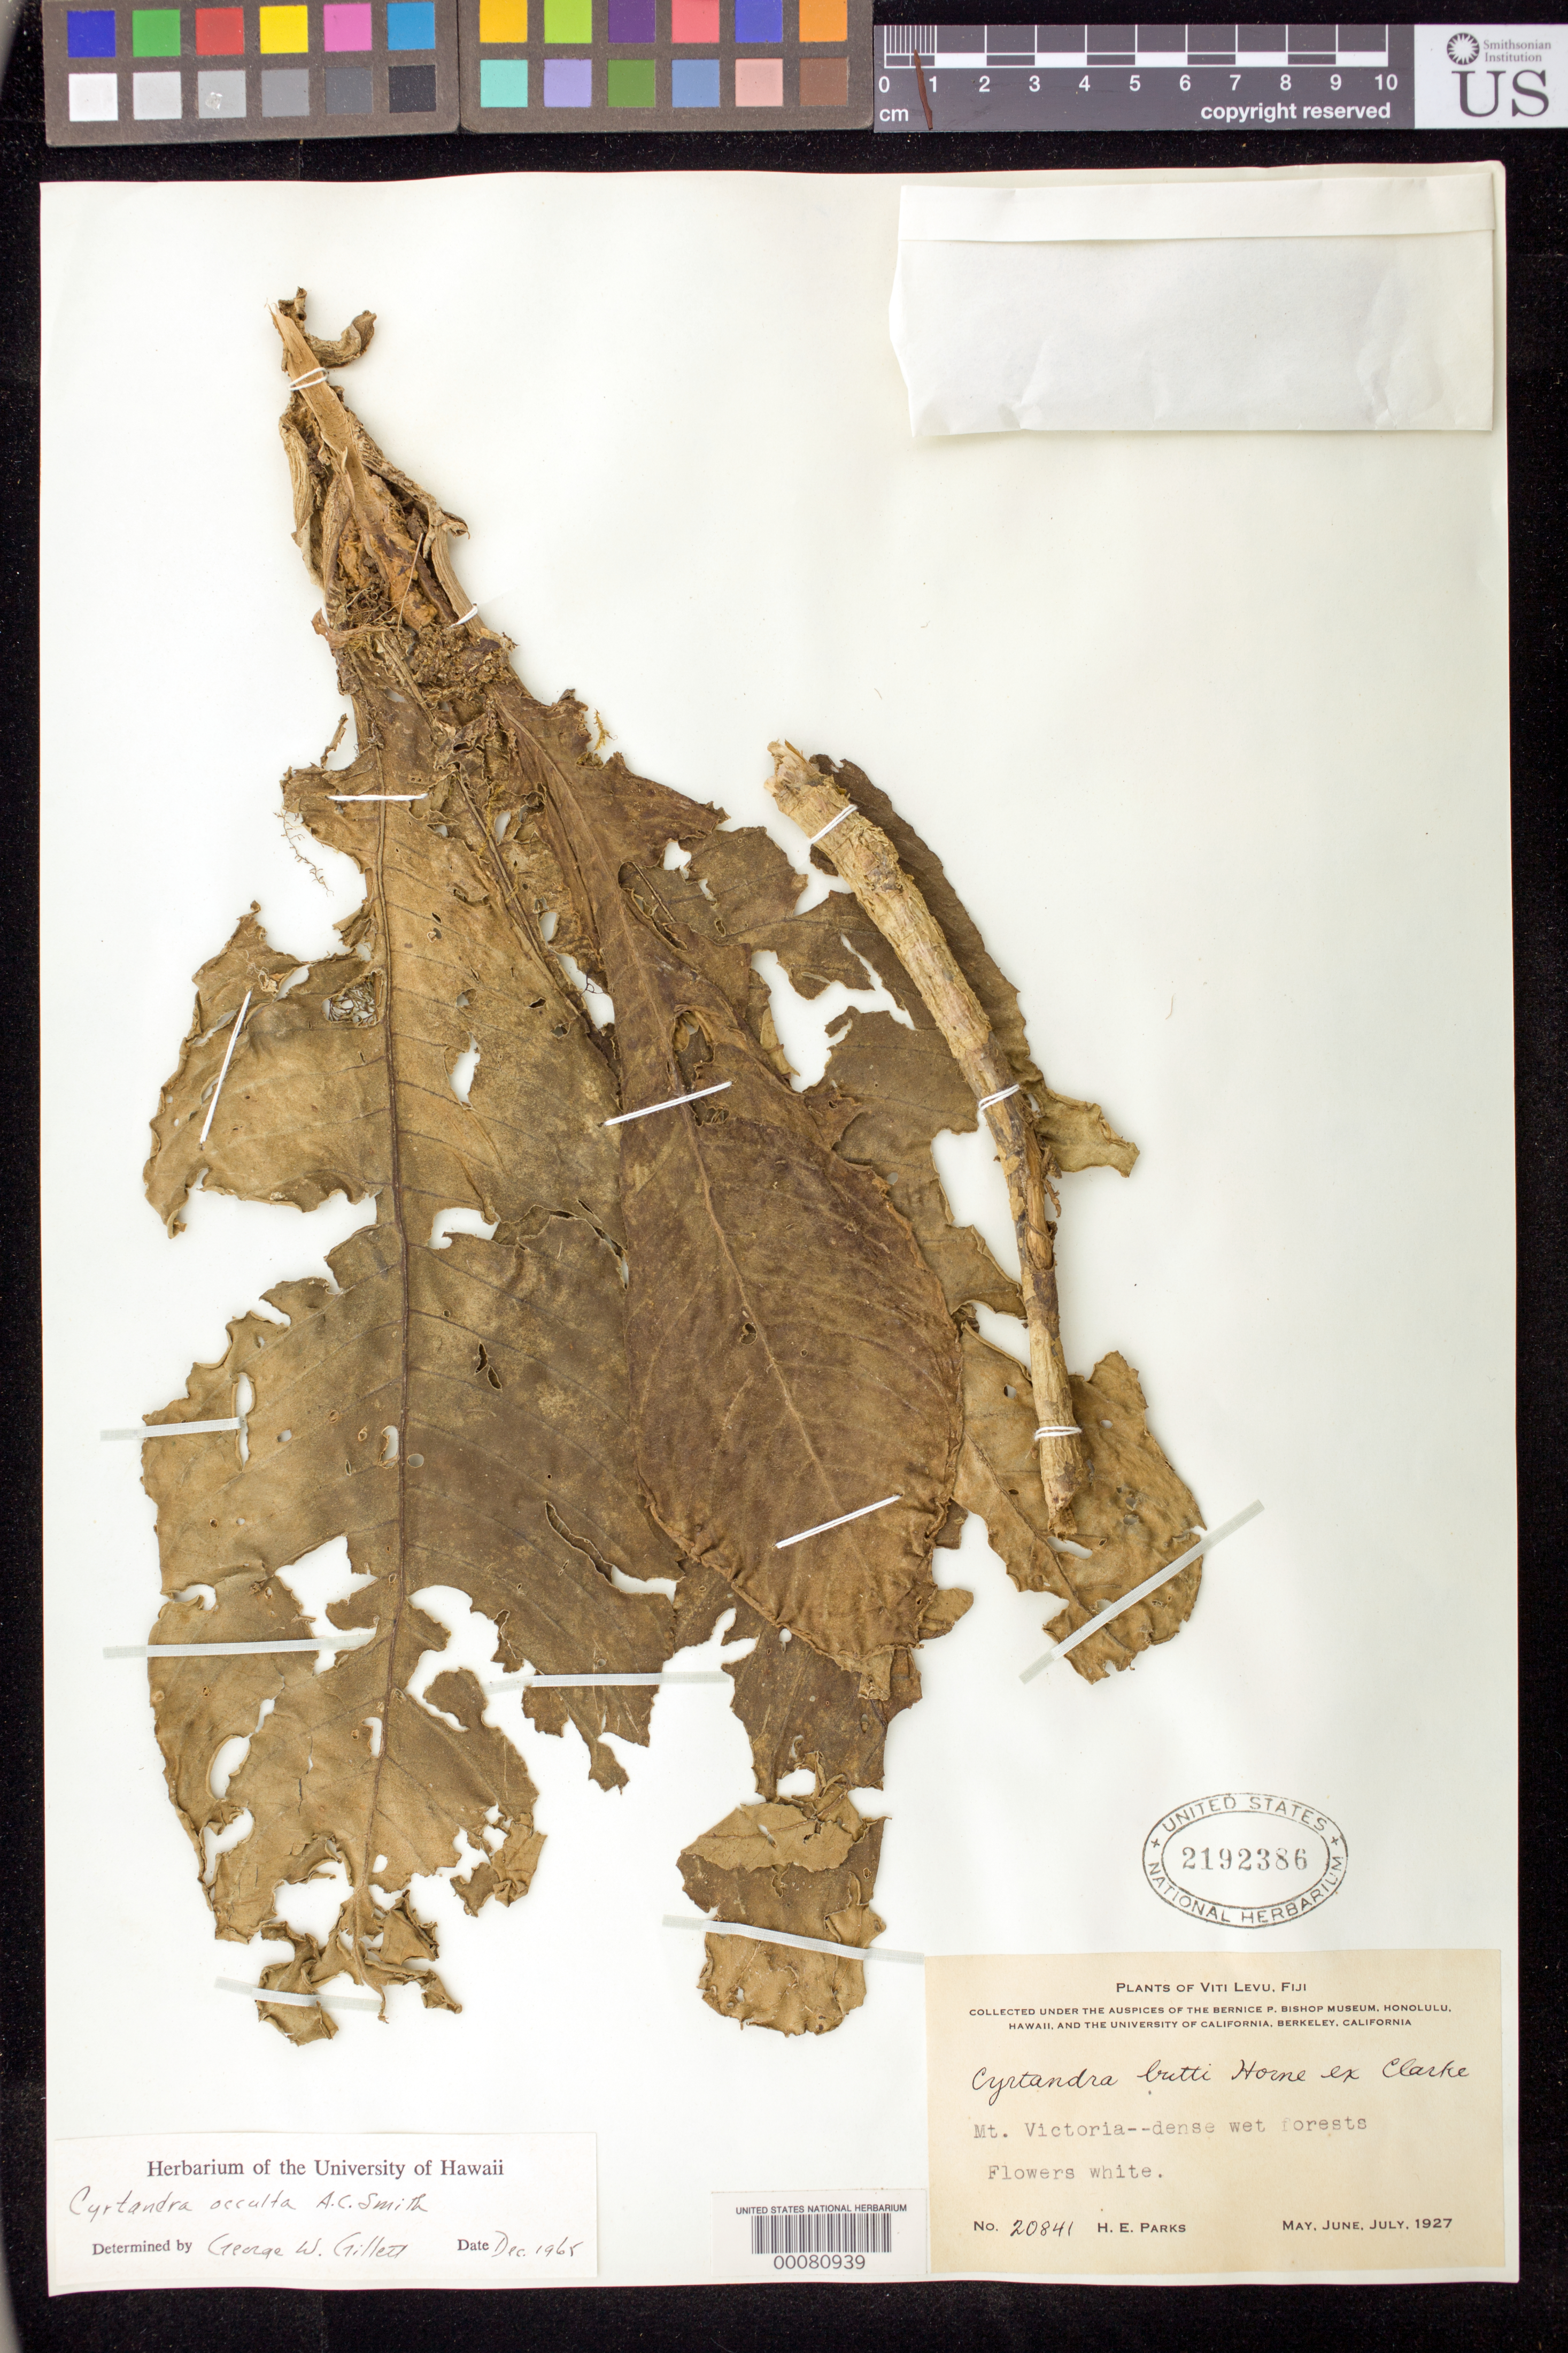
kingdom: Plantae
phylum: Tracheophyta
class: Magnoliopsida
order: Lamiales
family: Gesneriaceae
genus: Cyrtandra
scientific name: Cyrtandra occulta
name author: A.C. Sm.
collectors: H. E. Parks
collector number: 20841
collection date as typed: May-Jul 1927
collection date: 1927-05/1927-07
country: Fiji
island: Viti Levu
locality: Mt victoria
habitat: Dense wet forests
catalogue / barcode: US 2192386